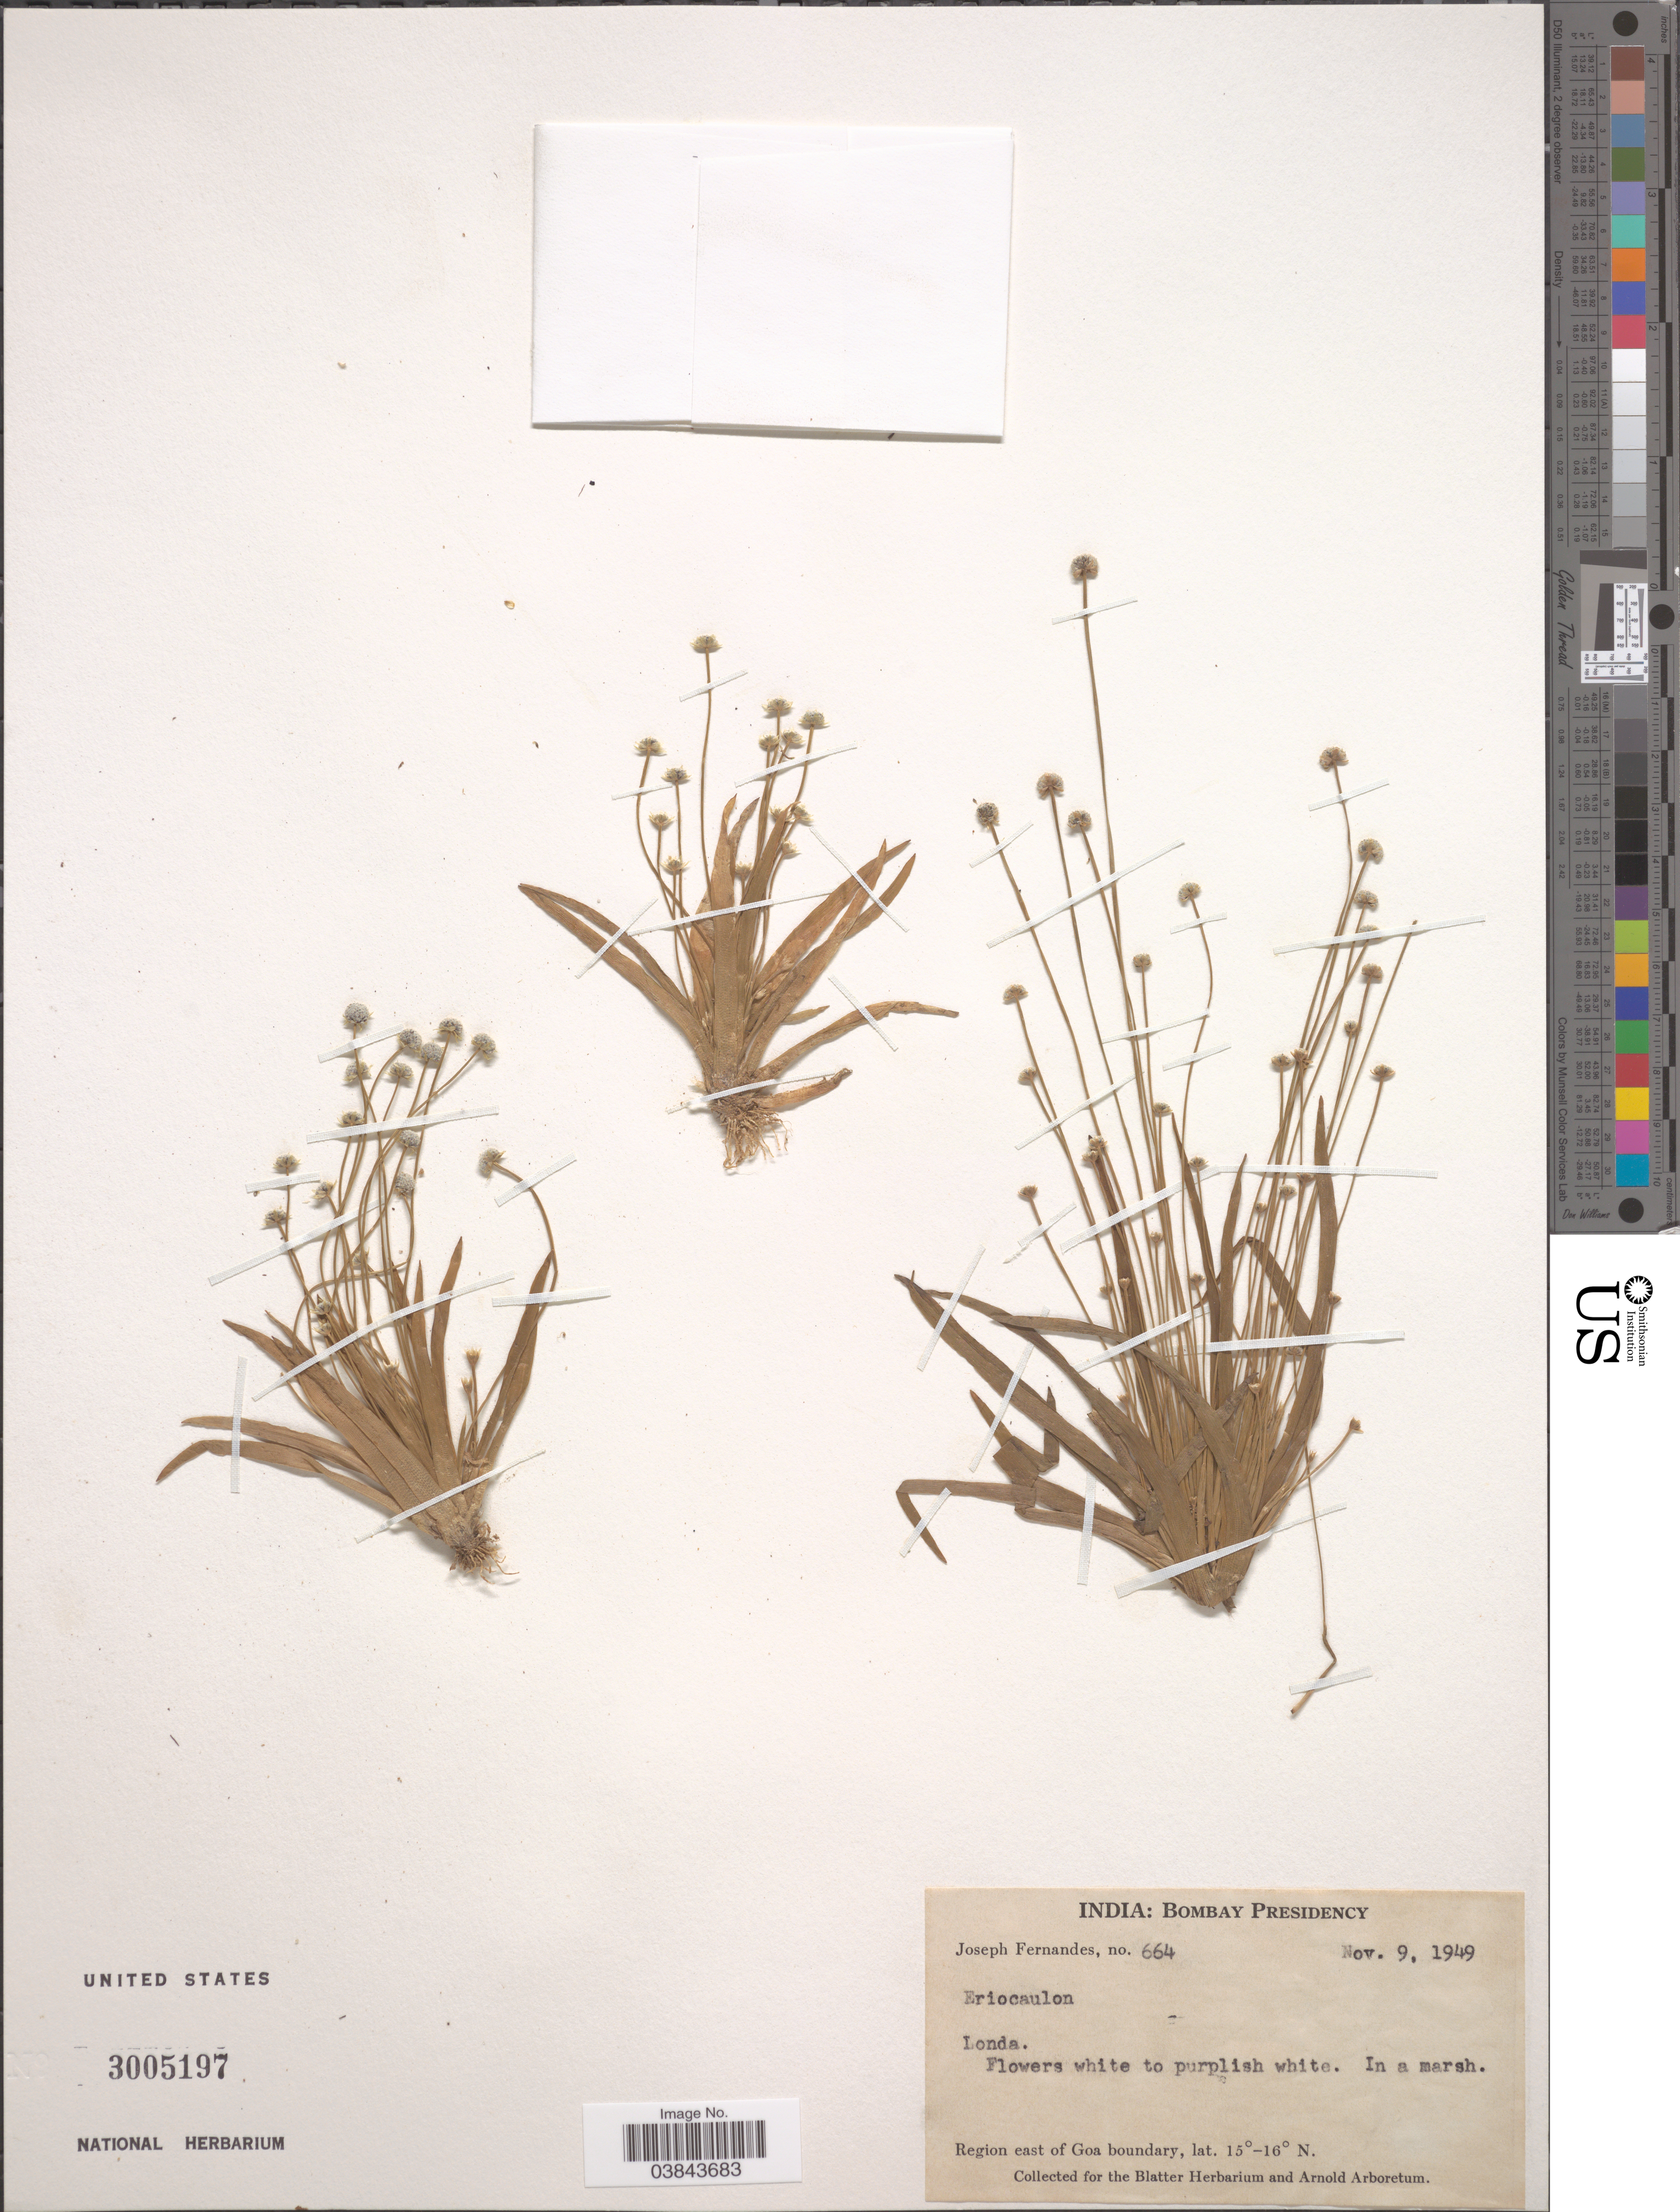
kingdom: Plantae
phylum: Tracheophyta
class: Liliopsida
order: Poales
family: Eriocaulaceae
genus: Eriocaulon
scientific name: Eriocaulon sp.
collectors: J. Fernandes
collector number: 664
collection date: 1949-11-09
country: India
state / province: Goa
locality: Bombay Presidency. Region east of Goa boundary.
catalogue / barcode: US 3005197